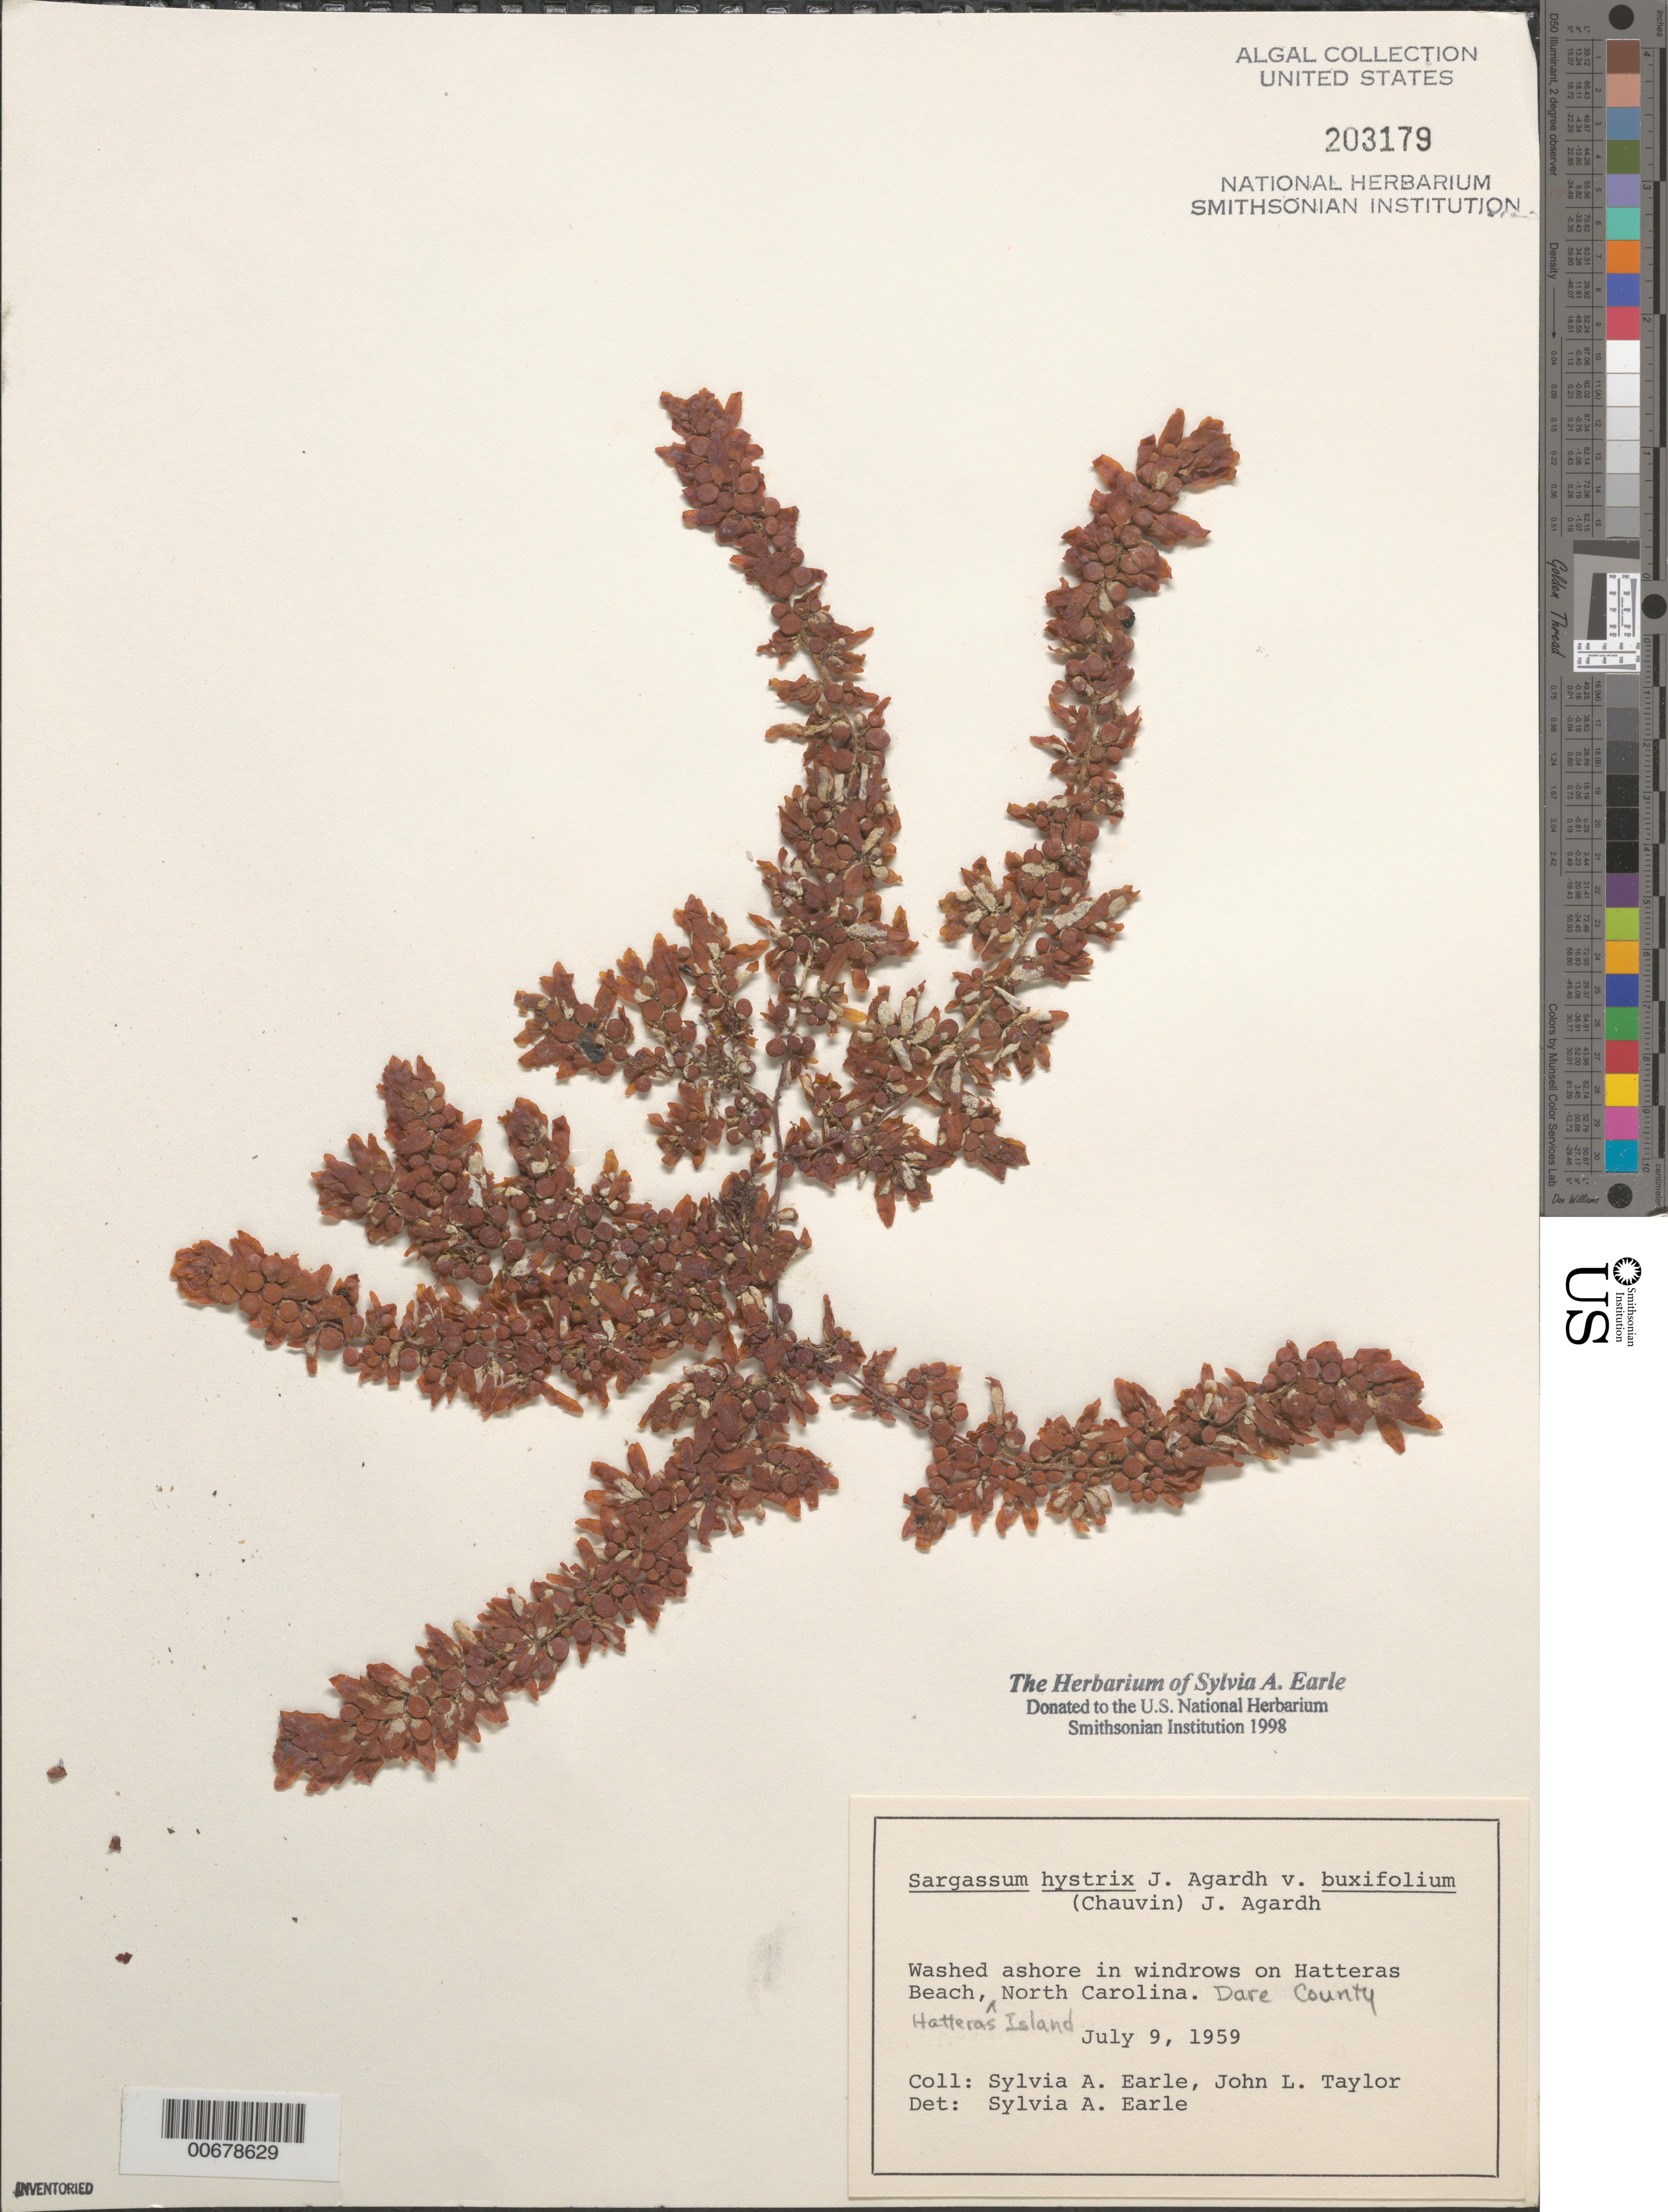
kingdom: Chromista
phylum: Ochrophyta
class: Phaeophyceae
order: Fucales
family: Sargassaceae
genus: Sargassum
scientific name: Sargassum hystrix var. buxifolium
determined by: Earle, S. A.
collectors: S. A. Earle & J. L. Taylor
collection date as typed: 09 Jul 1959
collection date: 1959-07-09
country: United States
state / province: North Carolina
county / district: Dare County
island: Hatteras Island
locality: Hatteras Beach, Hatteras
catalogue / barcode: US 203179